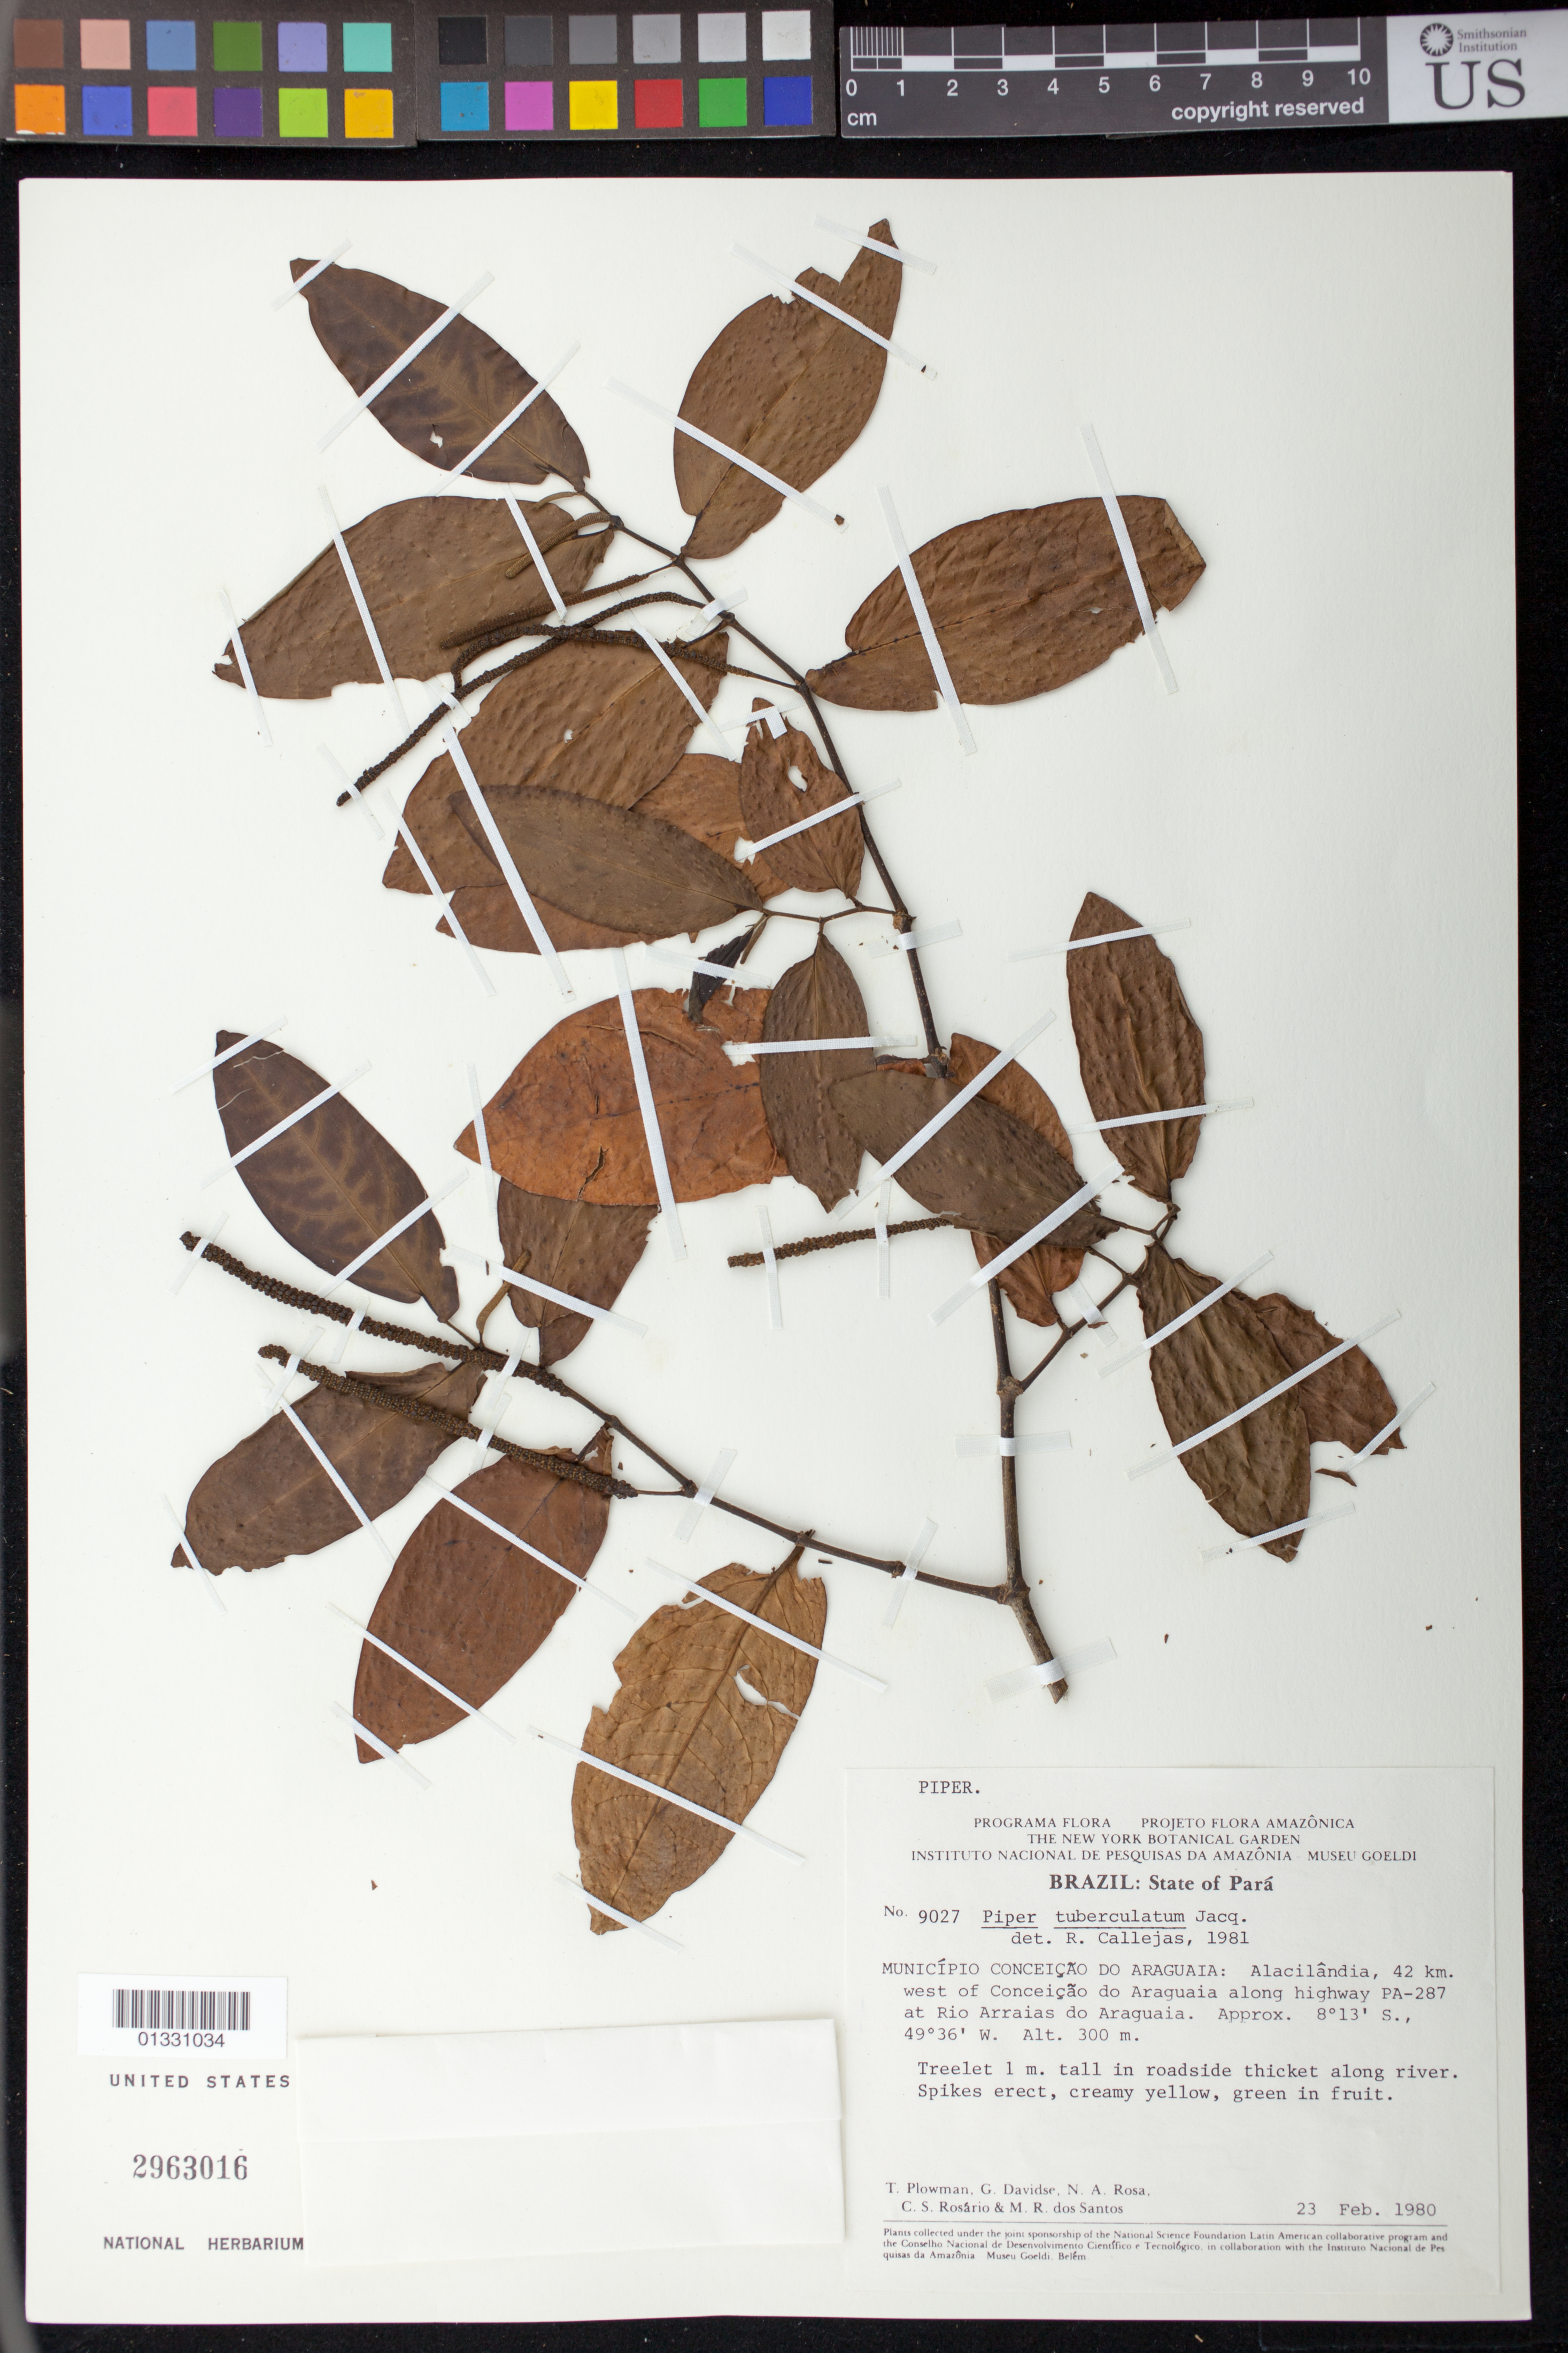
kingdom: Plantae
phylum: Tracheophyta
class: Magnoliopsida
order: Piperales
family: Piperaceae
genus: Piper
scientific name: Piper tuberculatum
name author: Jacq.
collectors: T. Plowman, G. Davidse, N. A. Rosa, C. S. Rosário & M. R. dos Santos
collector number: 9027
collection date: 1980-02-23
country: Brazil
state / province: Pará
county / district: Conceição do Araguaia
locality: Alacilândia, 42 km west of Conceição do Araguaia along highway PA-287 at Rio Arraias do Araguaia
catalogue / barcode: US 2963016